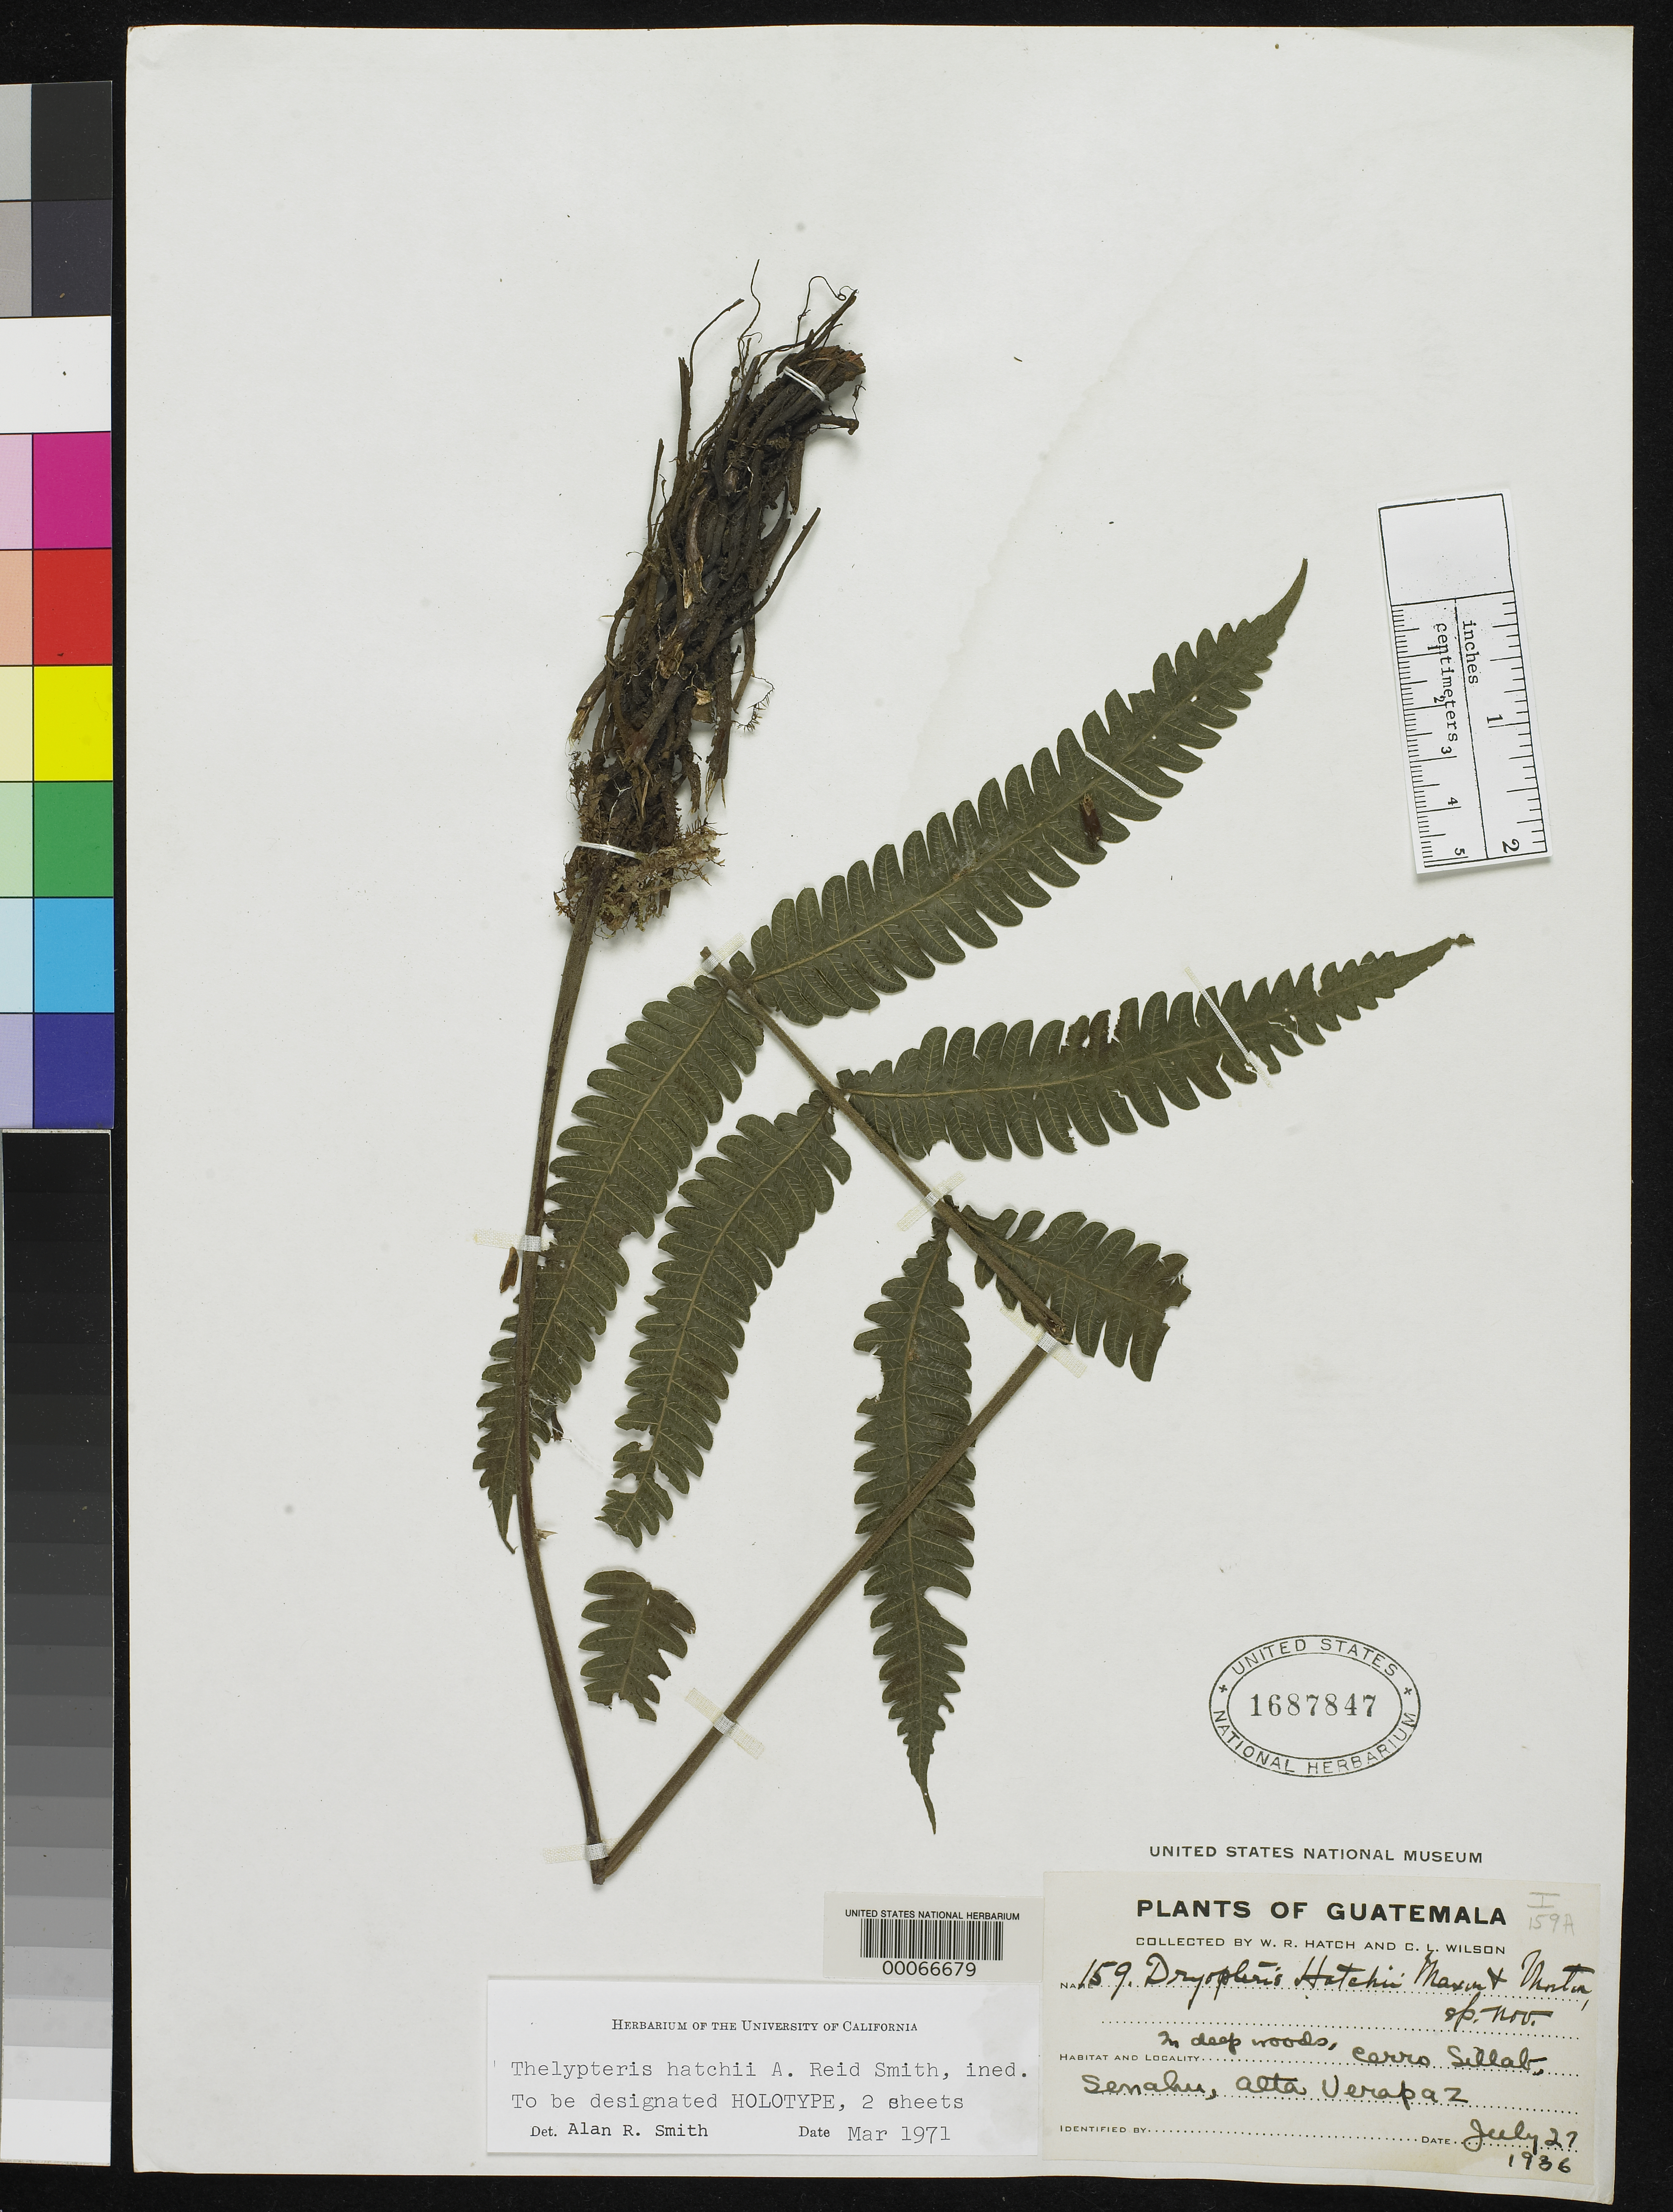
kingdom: Plantae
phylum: Tracheophyta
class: Polypodiopsida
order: Polypodiales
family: Thelypteridaceae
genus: Thelypteris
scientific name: Thelypteris hatchii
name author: A.R. Sm.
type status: Holotype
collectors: W. Hatch & C. L. Wilson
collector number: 159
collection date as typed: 27 Jul 1936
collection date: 1936-07-27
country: Guatemala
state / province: Alta Verapaz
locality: Cerro Sillab, Senahu.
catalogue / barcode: US 1687847